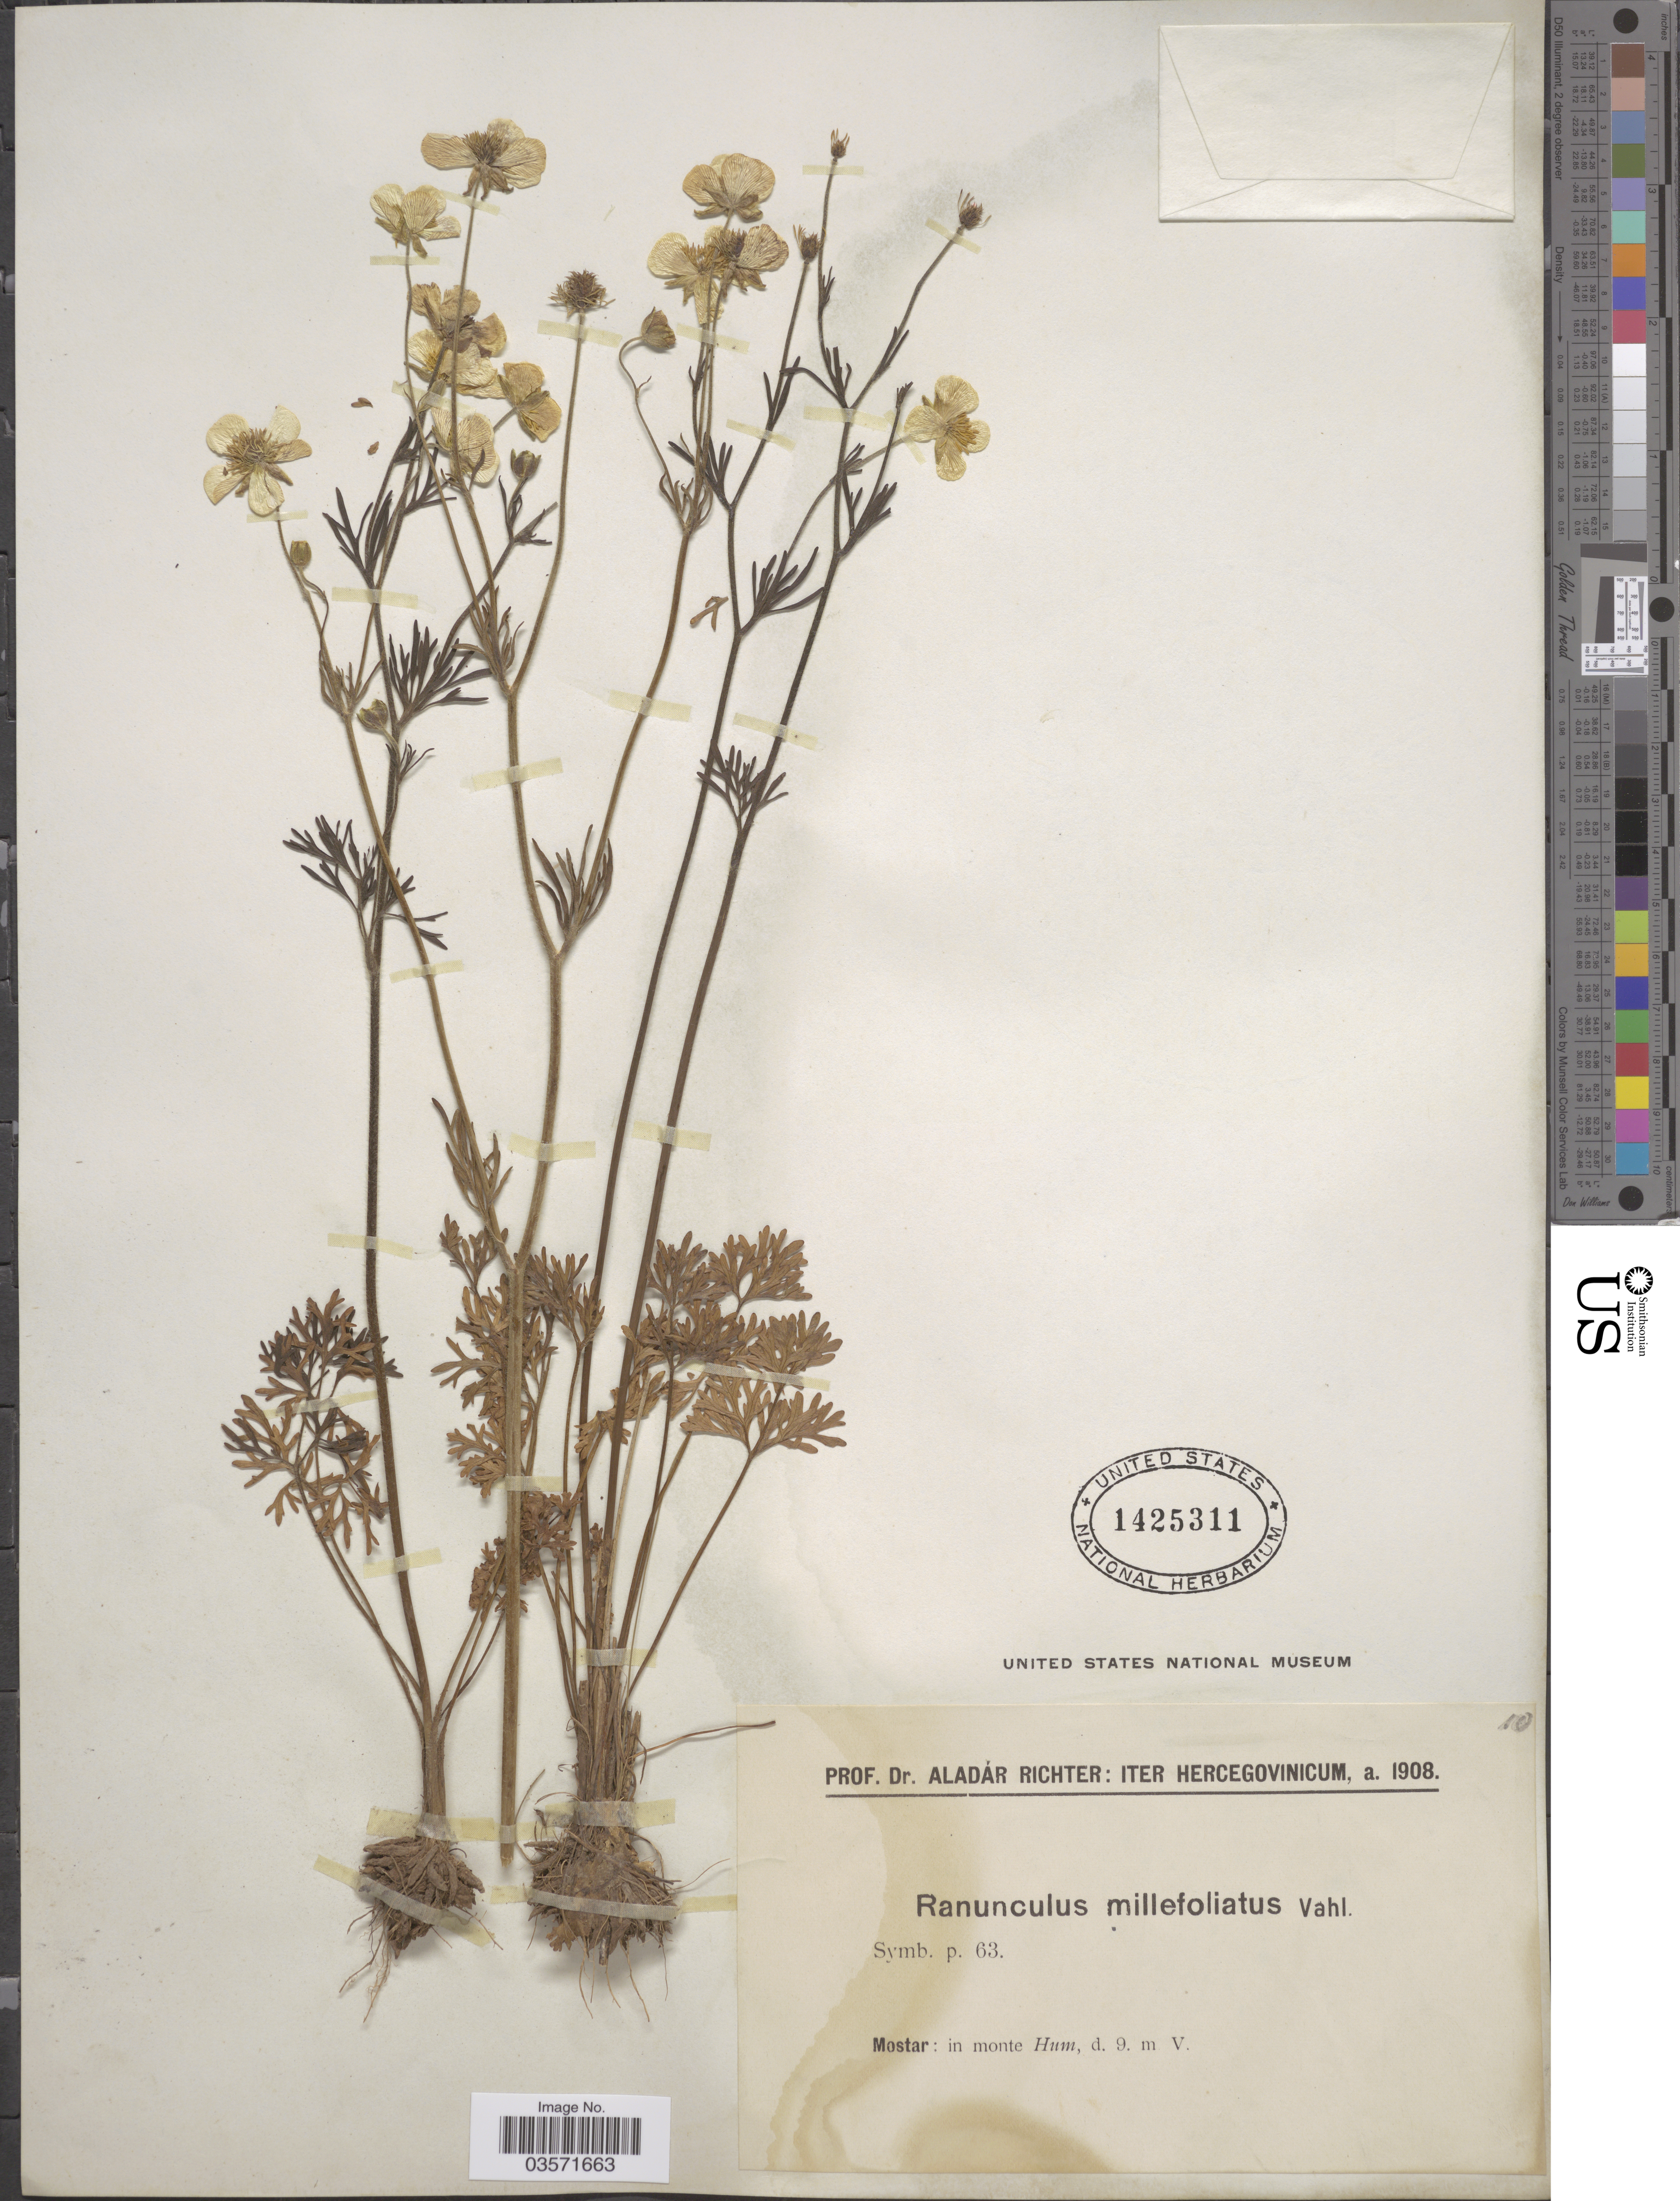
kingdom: Plantae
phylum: Tracheophyta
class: Magnoliopsida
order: Ranunculales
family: Ranunculaceae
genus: Ranunculus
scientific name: Ranunculus millefoliatus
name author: Vahl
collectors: A. Richter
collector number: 10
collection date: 1908-05-09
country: Bosnia and Herzegovina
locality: Iter Hercegovinicum. Mostar: in monte Hum.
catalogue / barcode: US 1425311